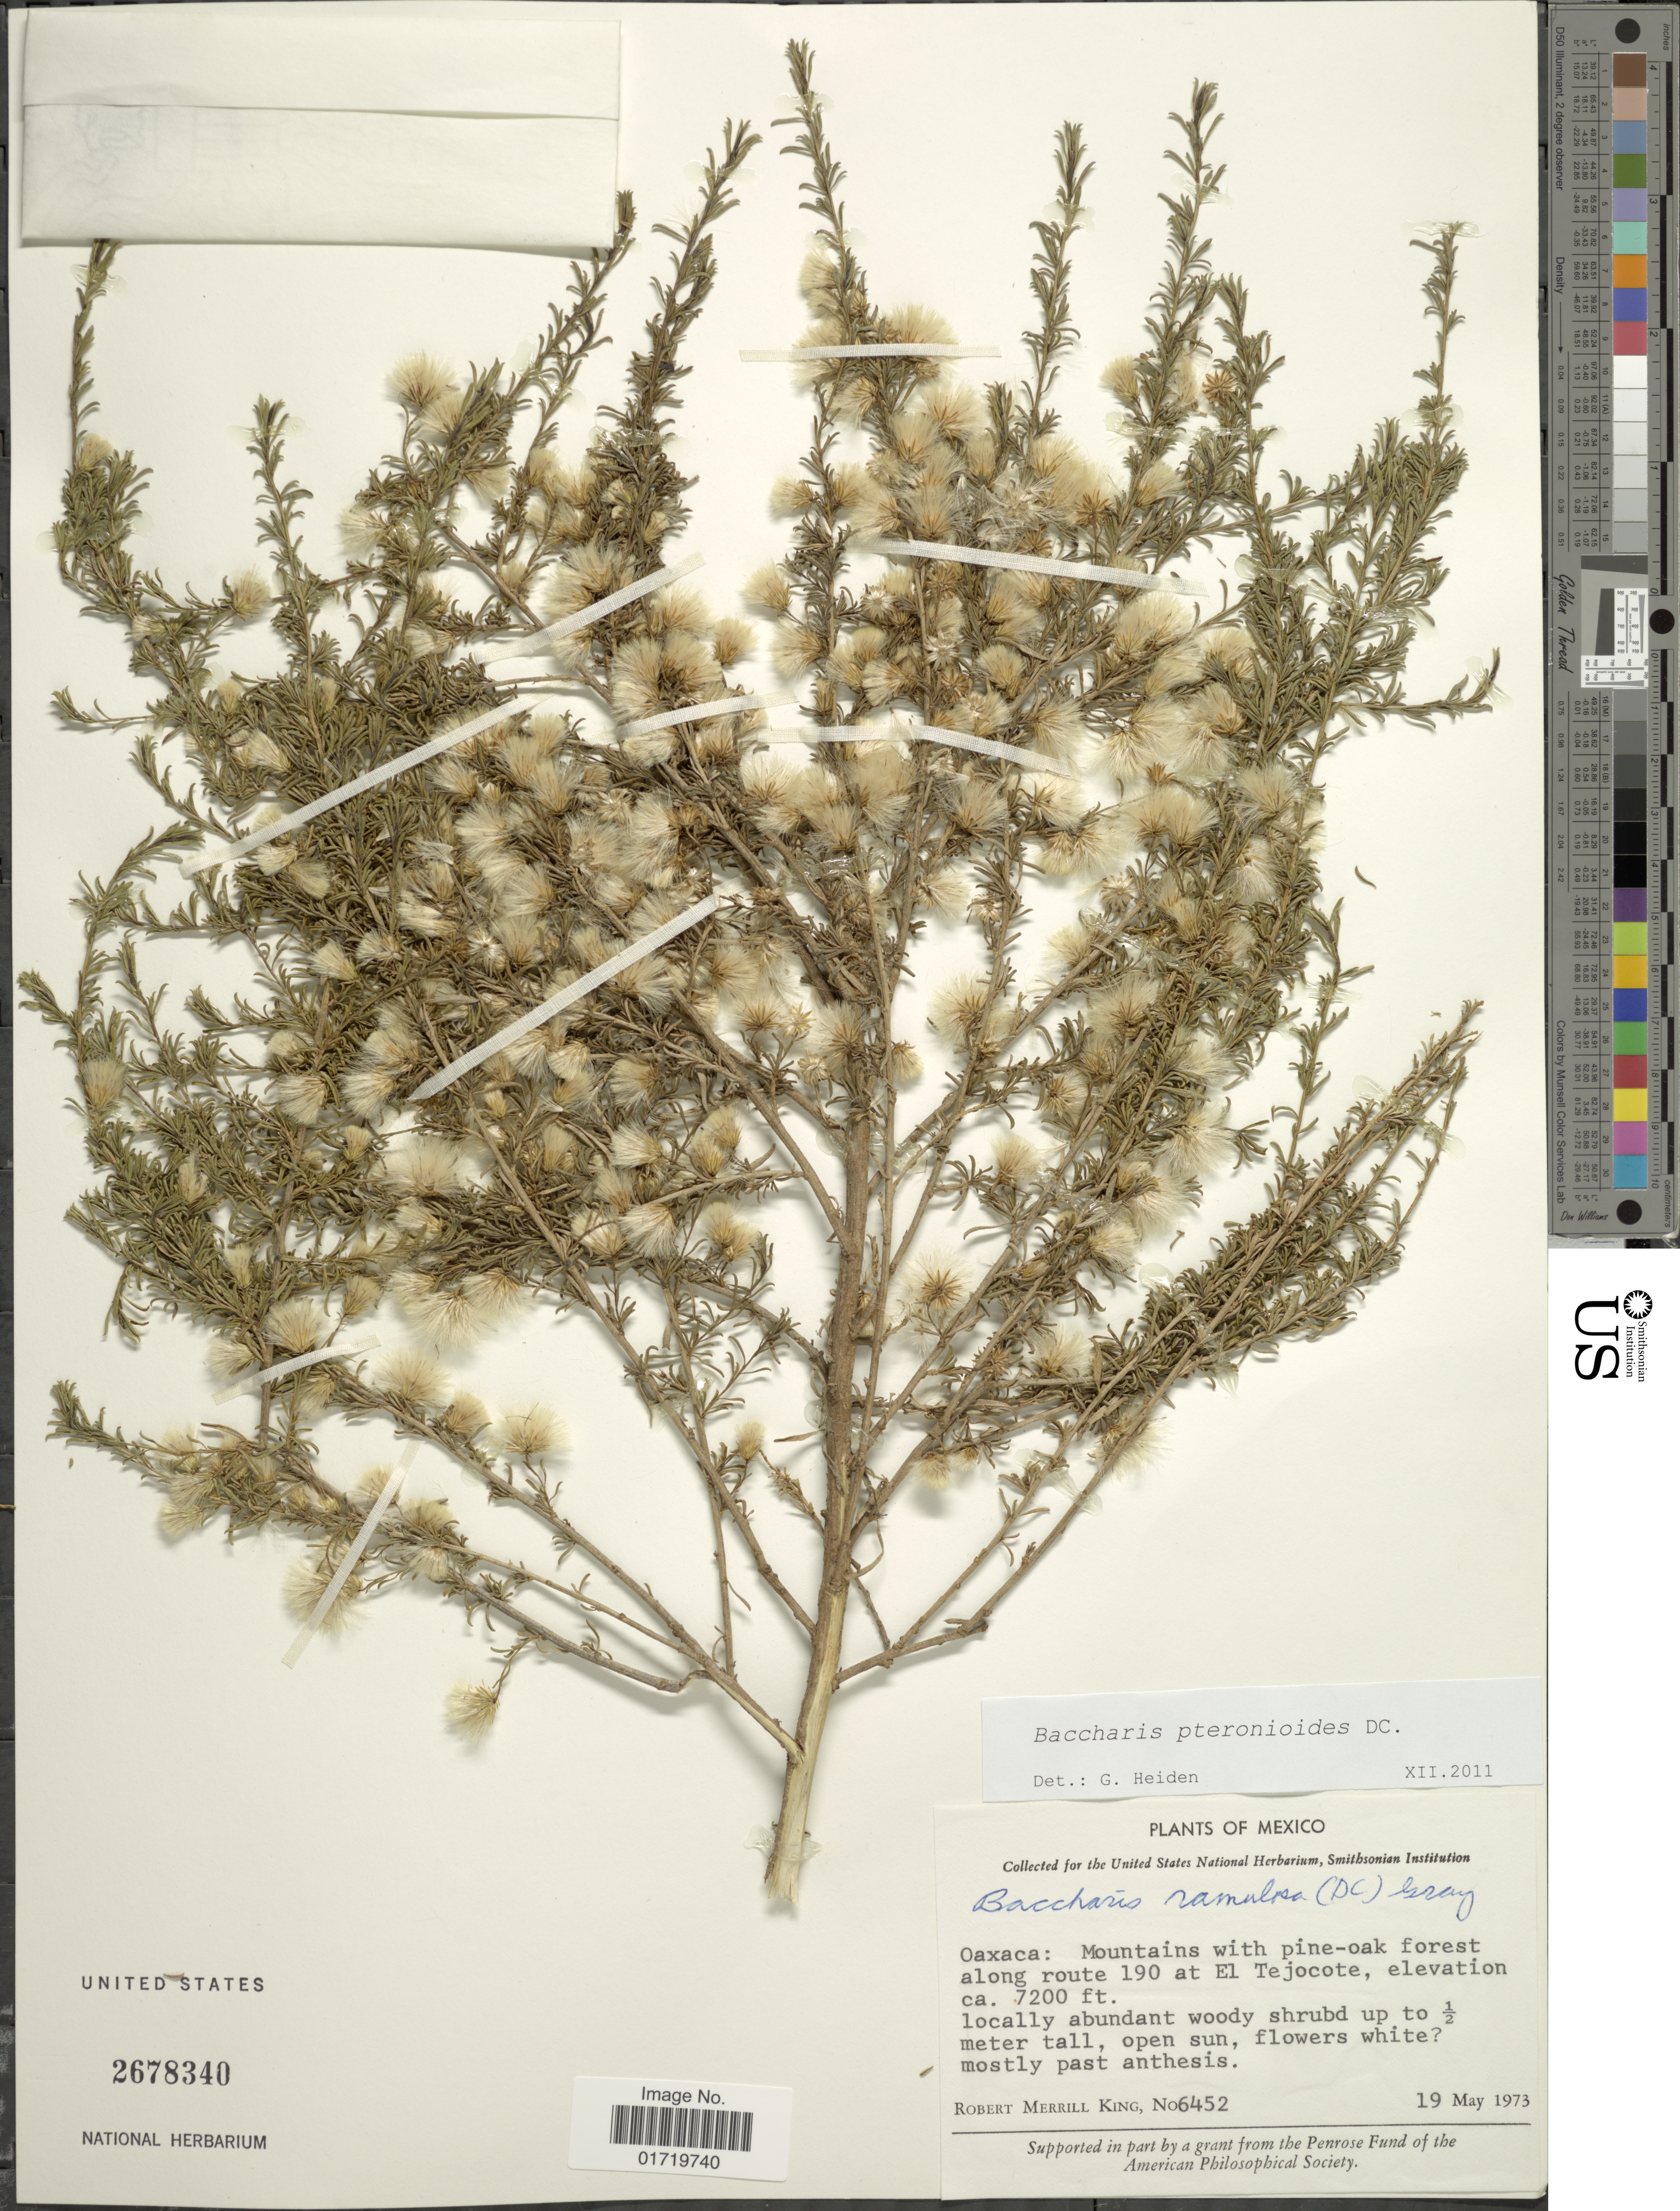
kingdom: Plantae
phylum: Tracheophyta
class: Magnoliopsida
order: Asterales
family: Asteraceae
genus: Baccharis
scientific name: Baccharis pteronioides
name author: DC.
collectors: R. M. King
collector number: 6452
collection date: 1973-05-19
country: Mexico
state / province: Oaxaca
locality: Oaxaca: Mountains with pine-oak forest along route 190 at El Tejocote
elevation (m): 2195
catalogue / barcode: US 2678340